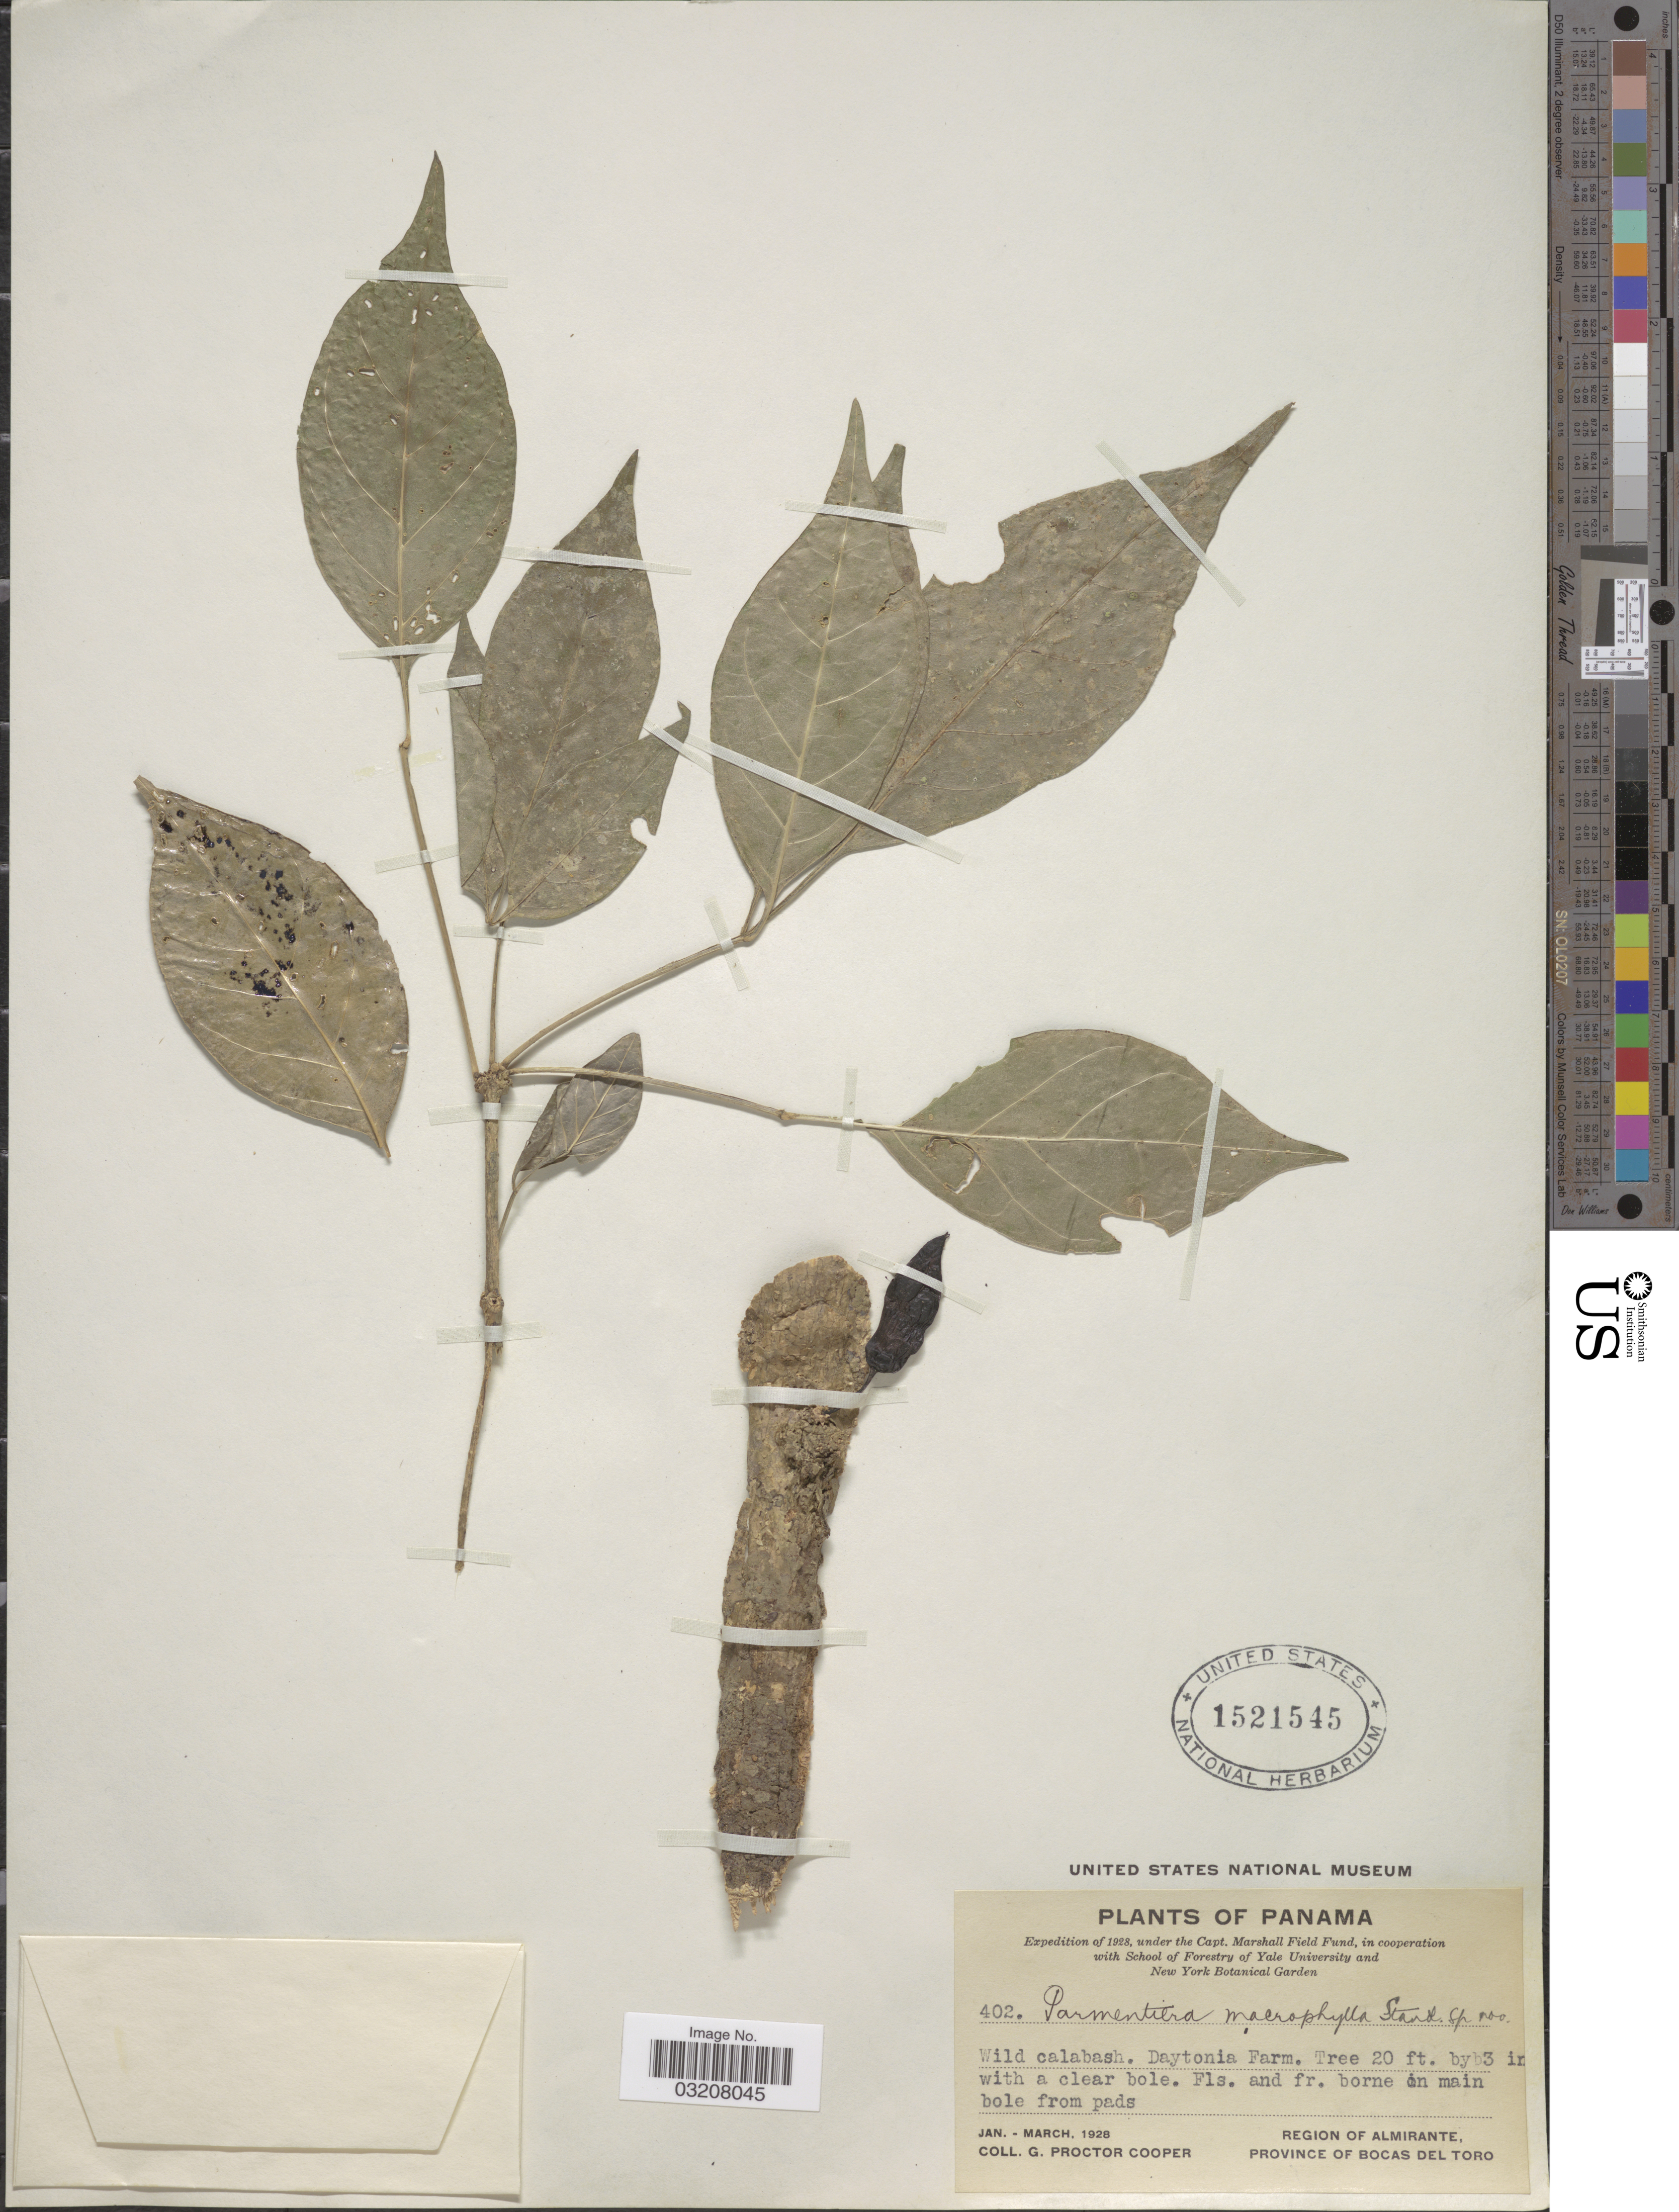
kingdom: Plantae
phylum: Tracheophyta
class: Magnoliopsida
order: Lamiales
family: Bignoniaceae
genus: Parmentiera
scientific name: Parmentiera macrophylla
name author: Standl.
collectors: G. Cooper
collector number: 402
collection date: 1928-01/1928-03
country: Panama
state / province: Bocas del Toro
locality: Region of Almirante.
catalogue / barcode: US 1521545